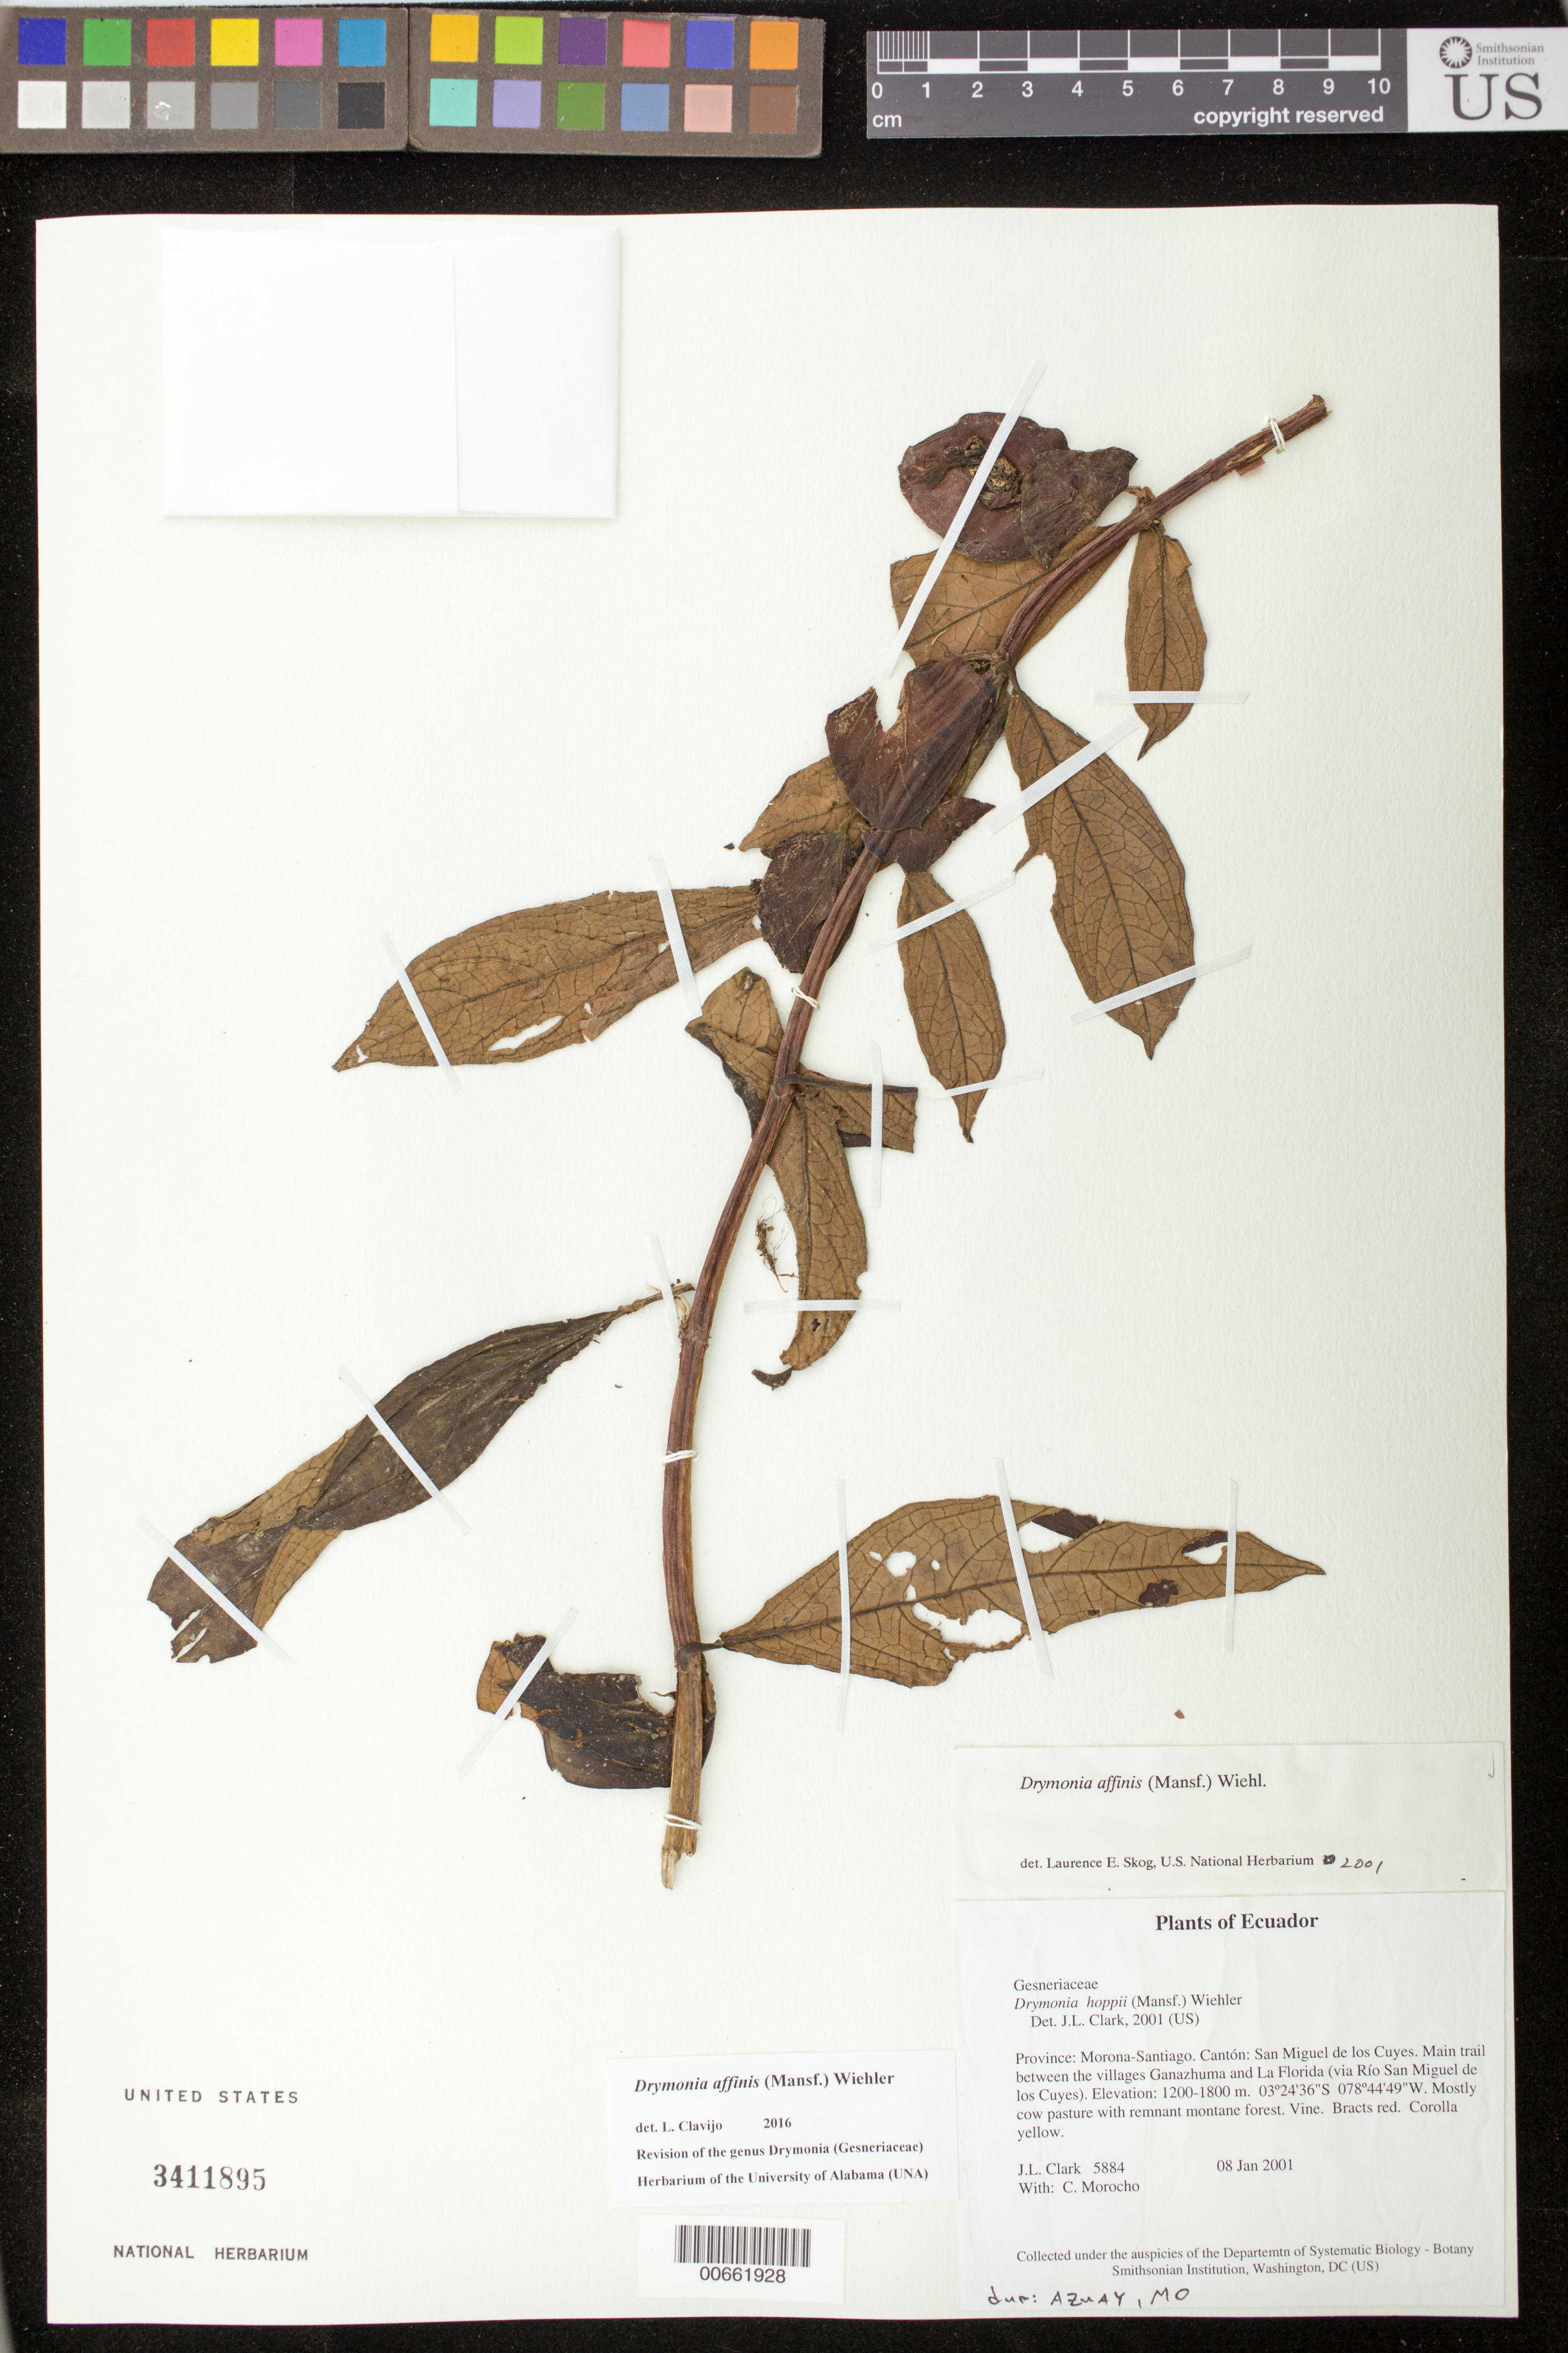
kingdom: Plantae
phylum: Tracheophyta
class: Magnoliopsida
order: Lamiales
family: Gesneriaceae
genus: Drymonia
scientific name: Drymonia affinis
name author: (Mansf.) Wiehler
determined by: Skog, Laurence E.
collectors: J. L. Clark & C. Morocho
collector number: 5884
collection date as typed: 08 Jan 2001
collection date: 2001-01-08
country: Ecuador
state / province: Morona-Santiago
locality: Cantón: San Miguel de los Cuyes. Main trail between the villages Ganazhuma and La Florida (via Río San Miguel de los Cuyes).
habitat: Mostly cow pasture with remnant montane forest.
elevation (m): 1200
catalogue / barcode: US 3411895